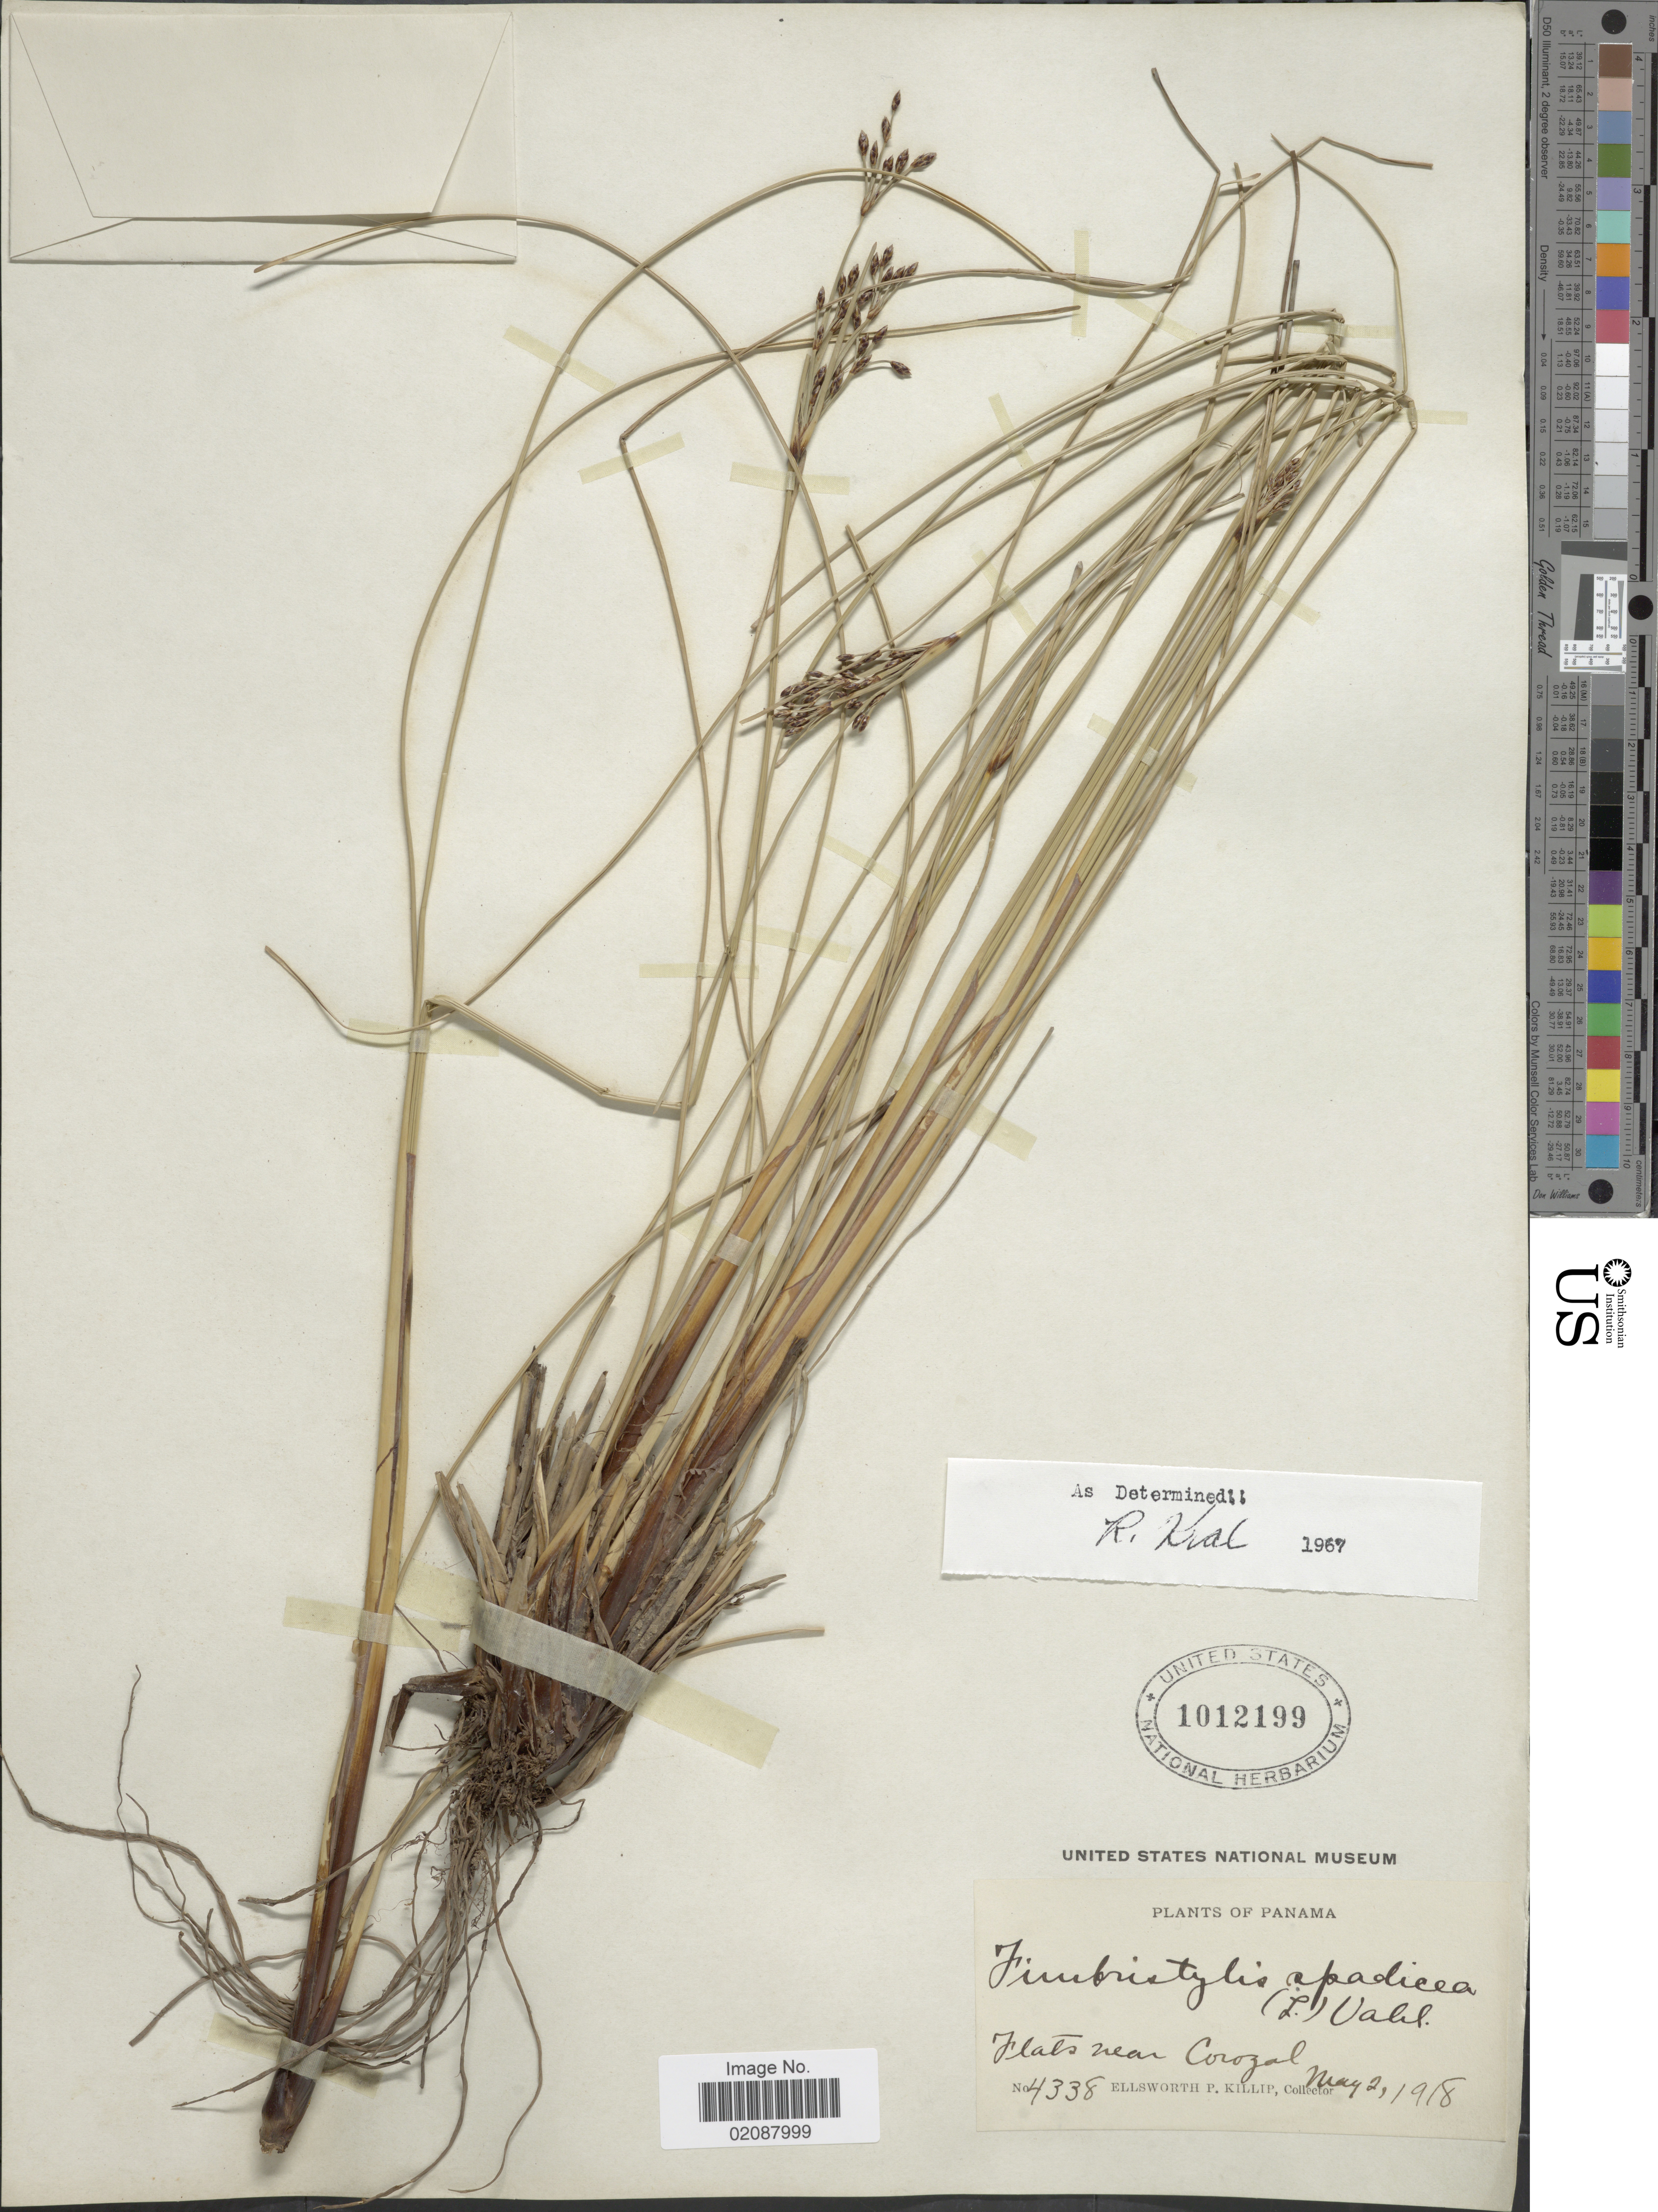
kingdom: Plantae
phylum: Tracheophyta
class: Liliopsida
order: Poales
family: Cyperaceae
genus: Fimbristylis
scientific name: Fimbristylis spadicea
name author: (L.) Vahl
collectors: E. P. Killip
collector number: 4338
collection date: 1918-05-02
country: Panama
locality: Flats near Corozal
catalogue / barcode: US 1012199